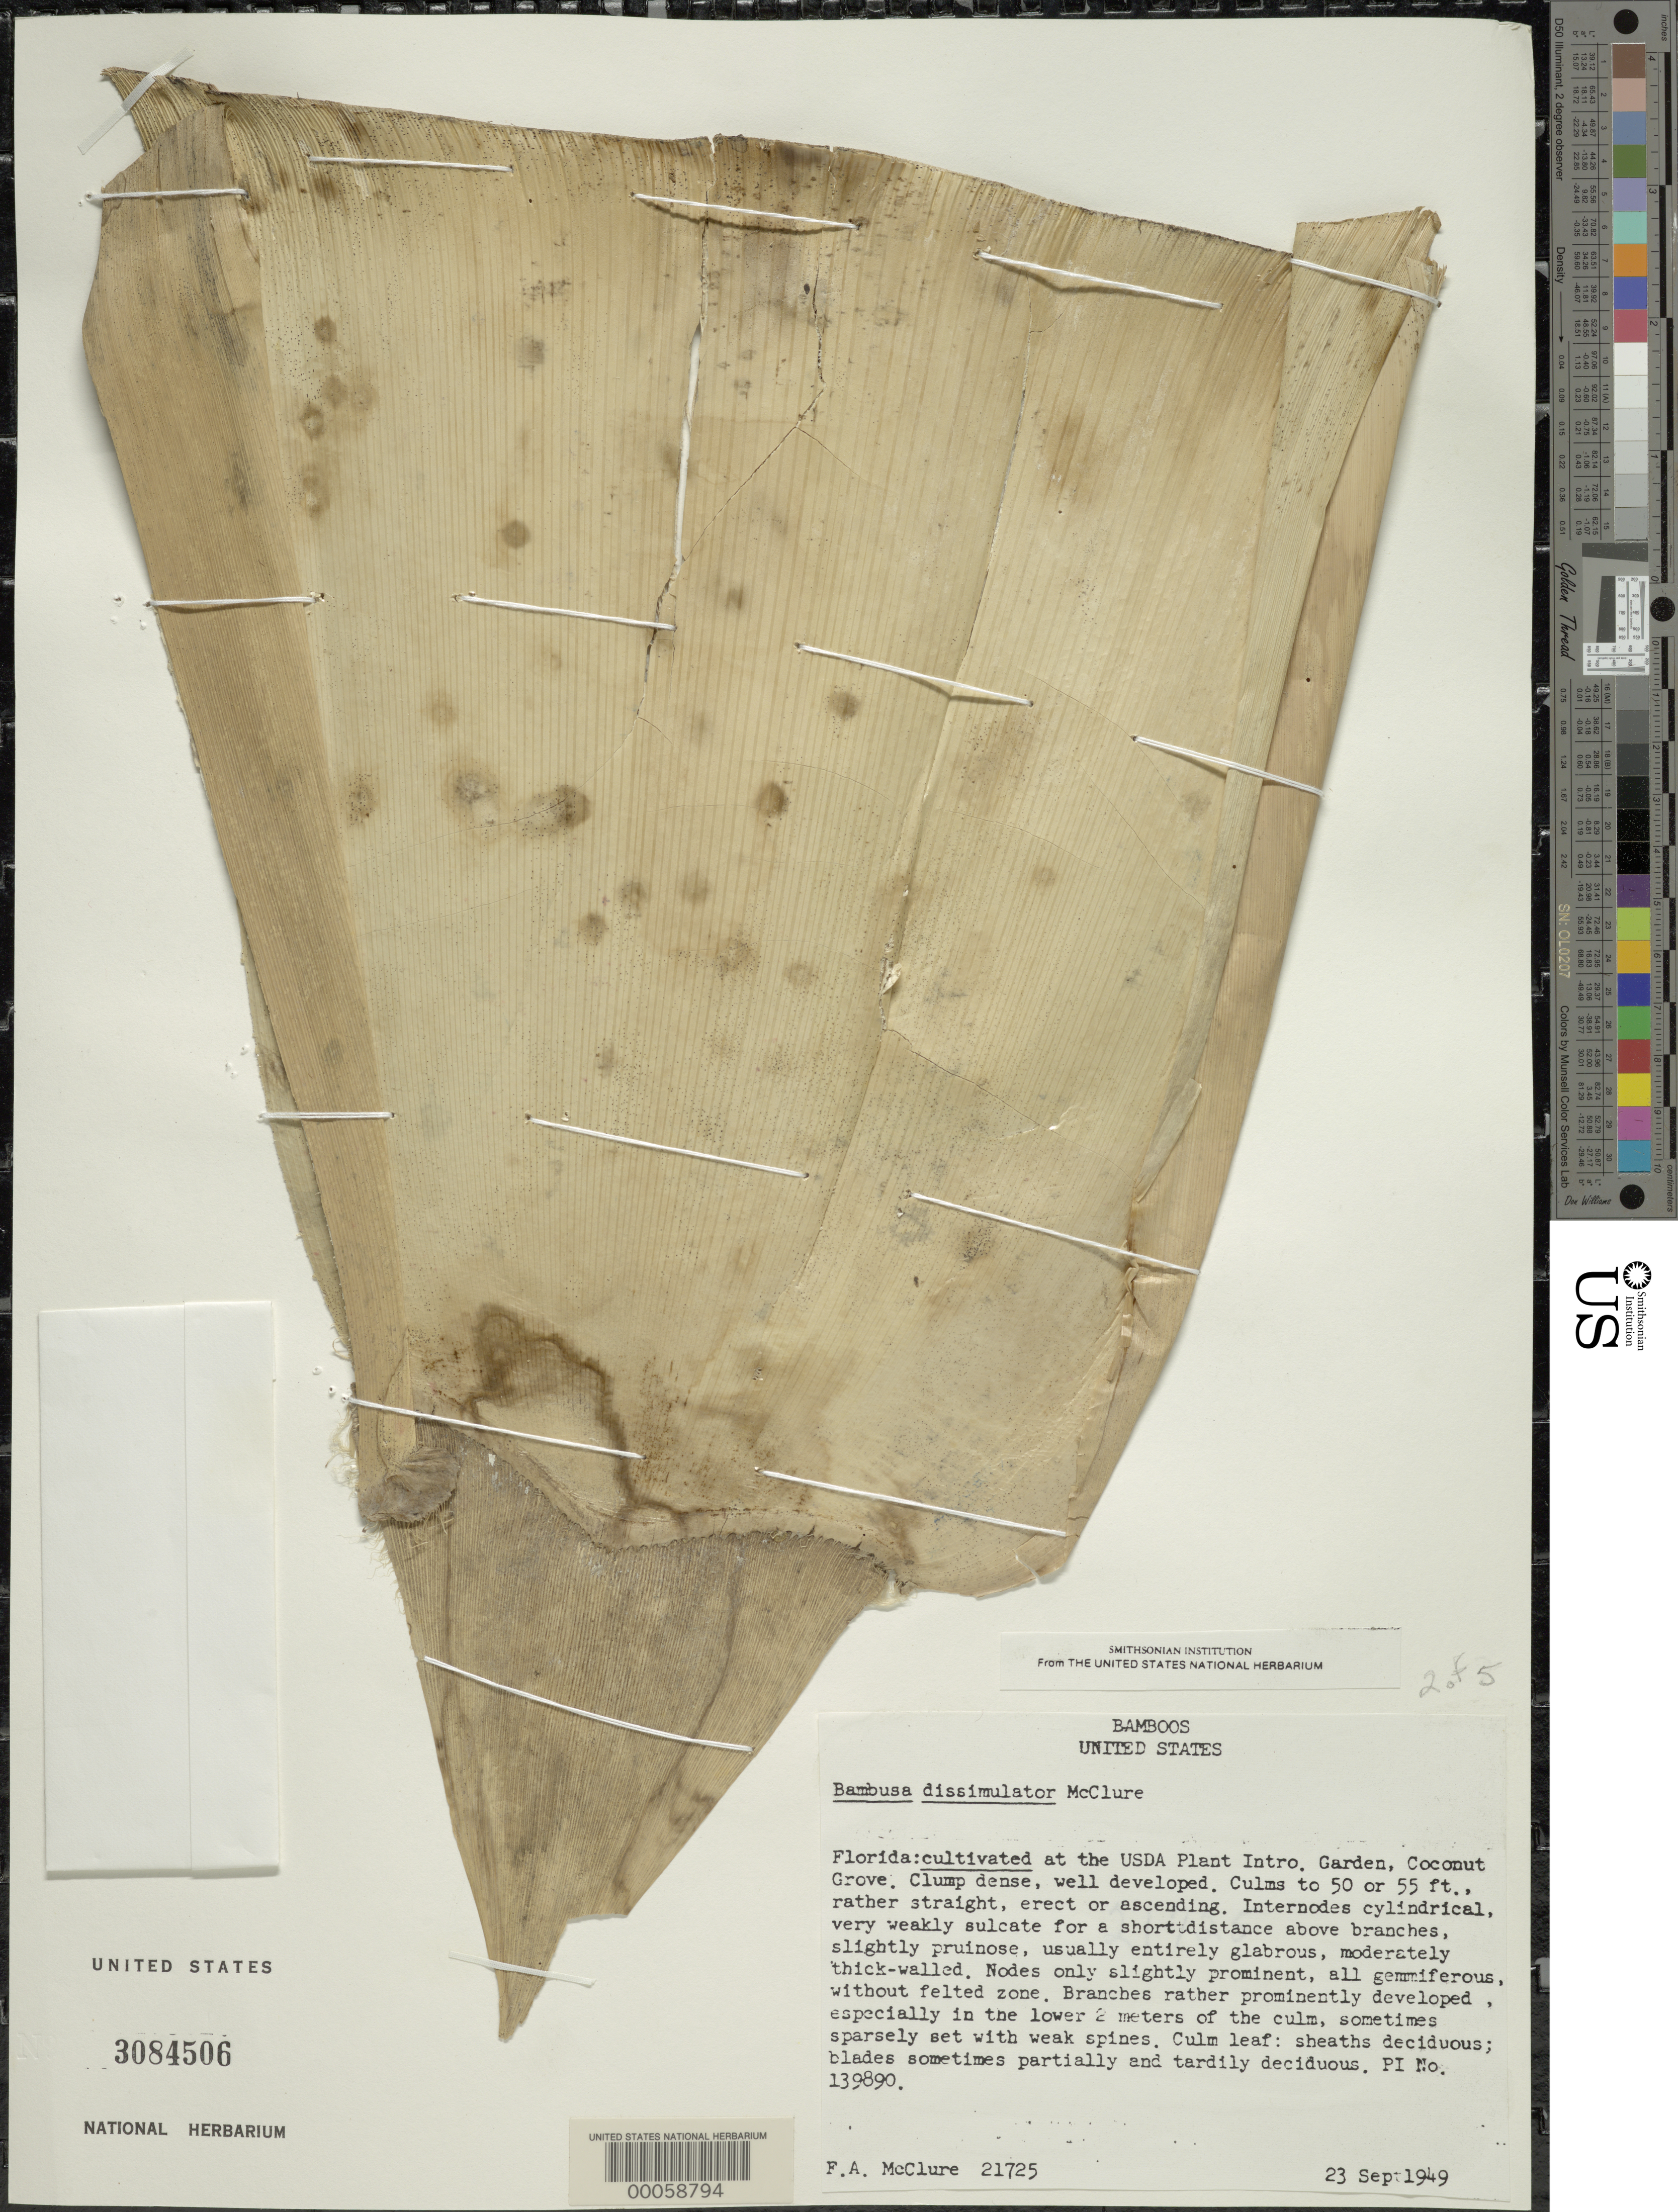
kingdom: Plantae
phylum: Tracheophyta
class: Liliopsida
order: Poales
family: Poaceae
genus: Bambusa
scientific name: Bambusa dissimulator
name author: McClure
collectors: J. N. Rose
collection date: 1969-09-27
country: United States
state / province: Florida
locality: Coconut Grove, former home of David Fairchild, the Kampong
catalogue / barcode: US 3084506